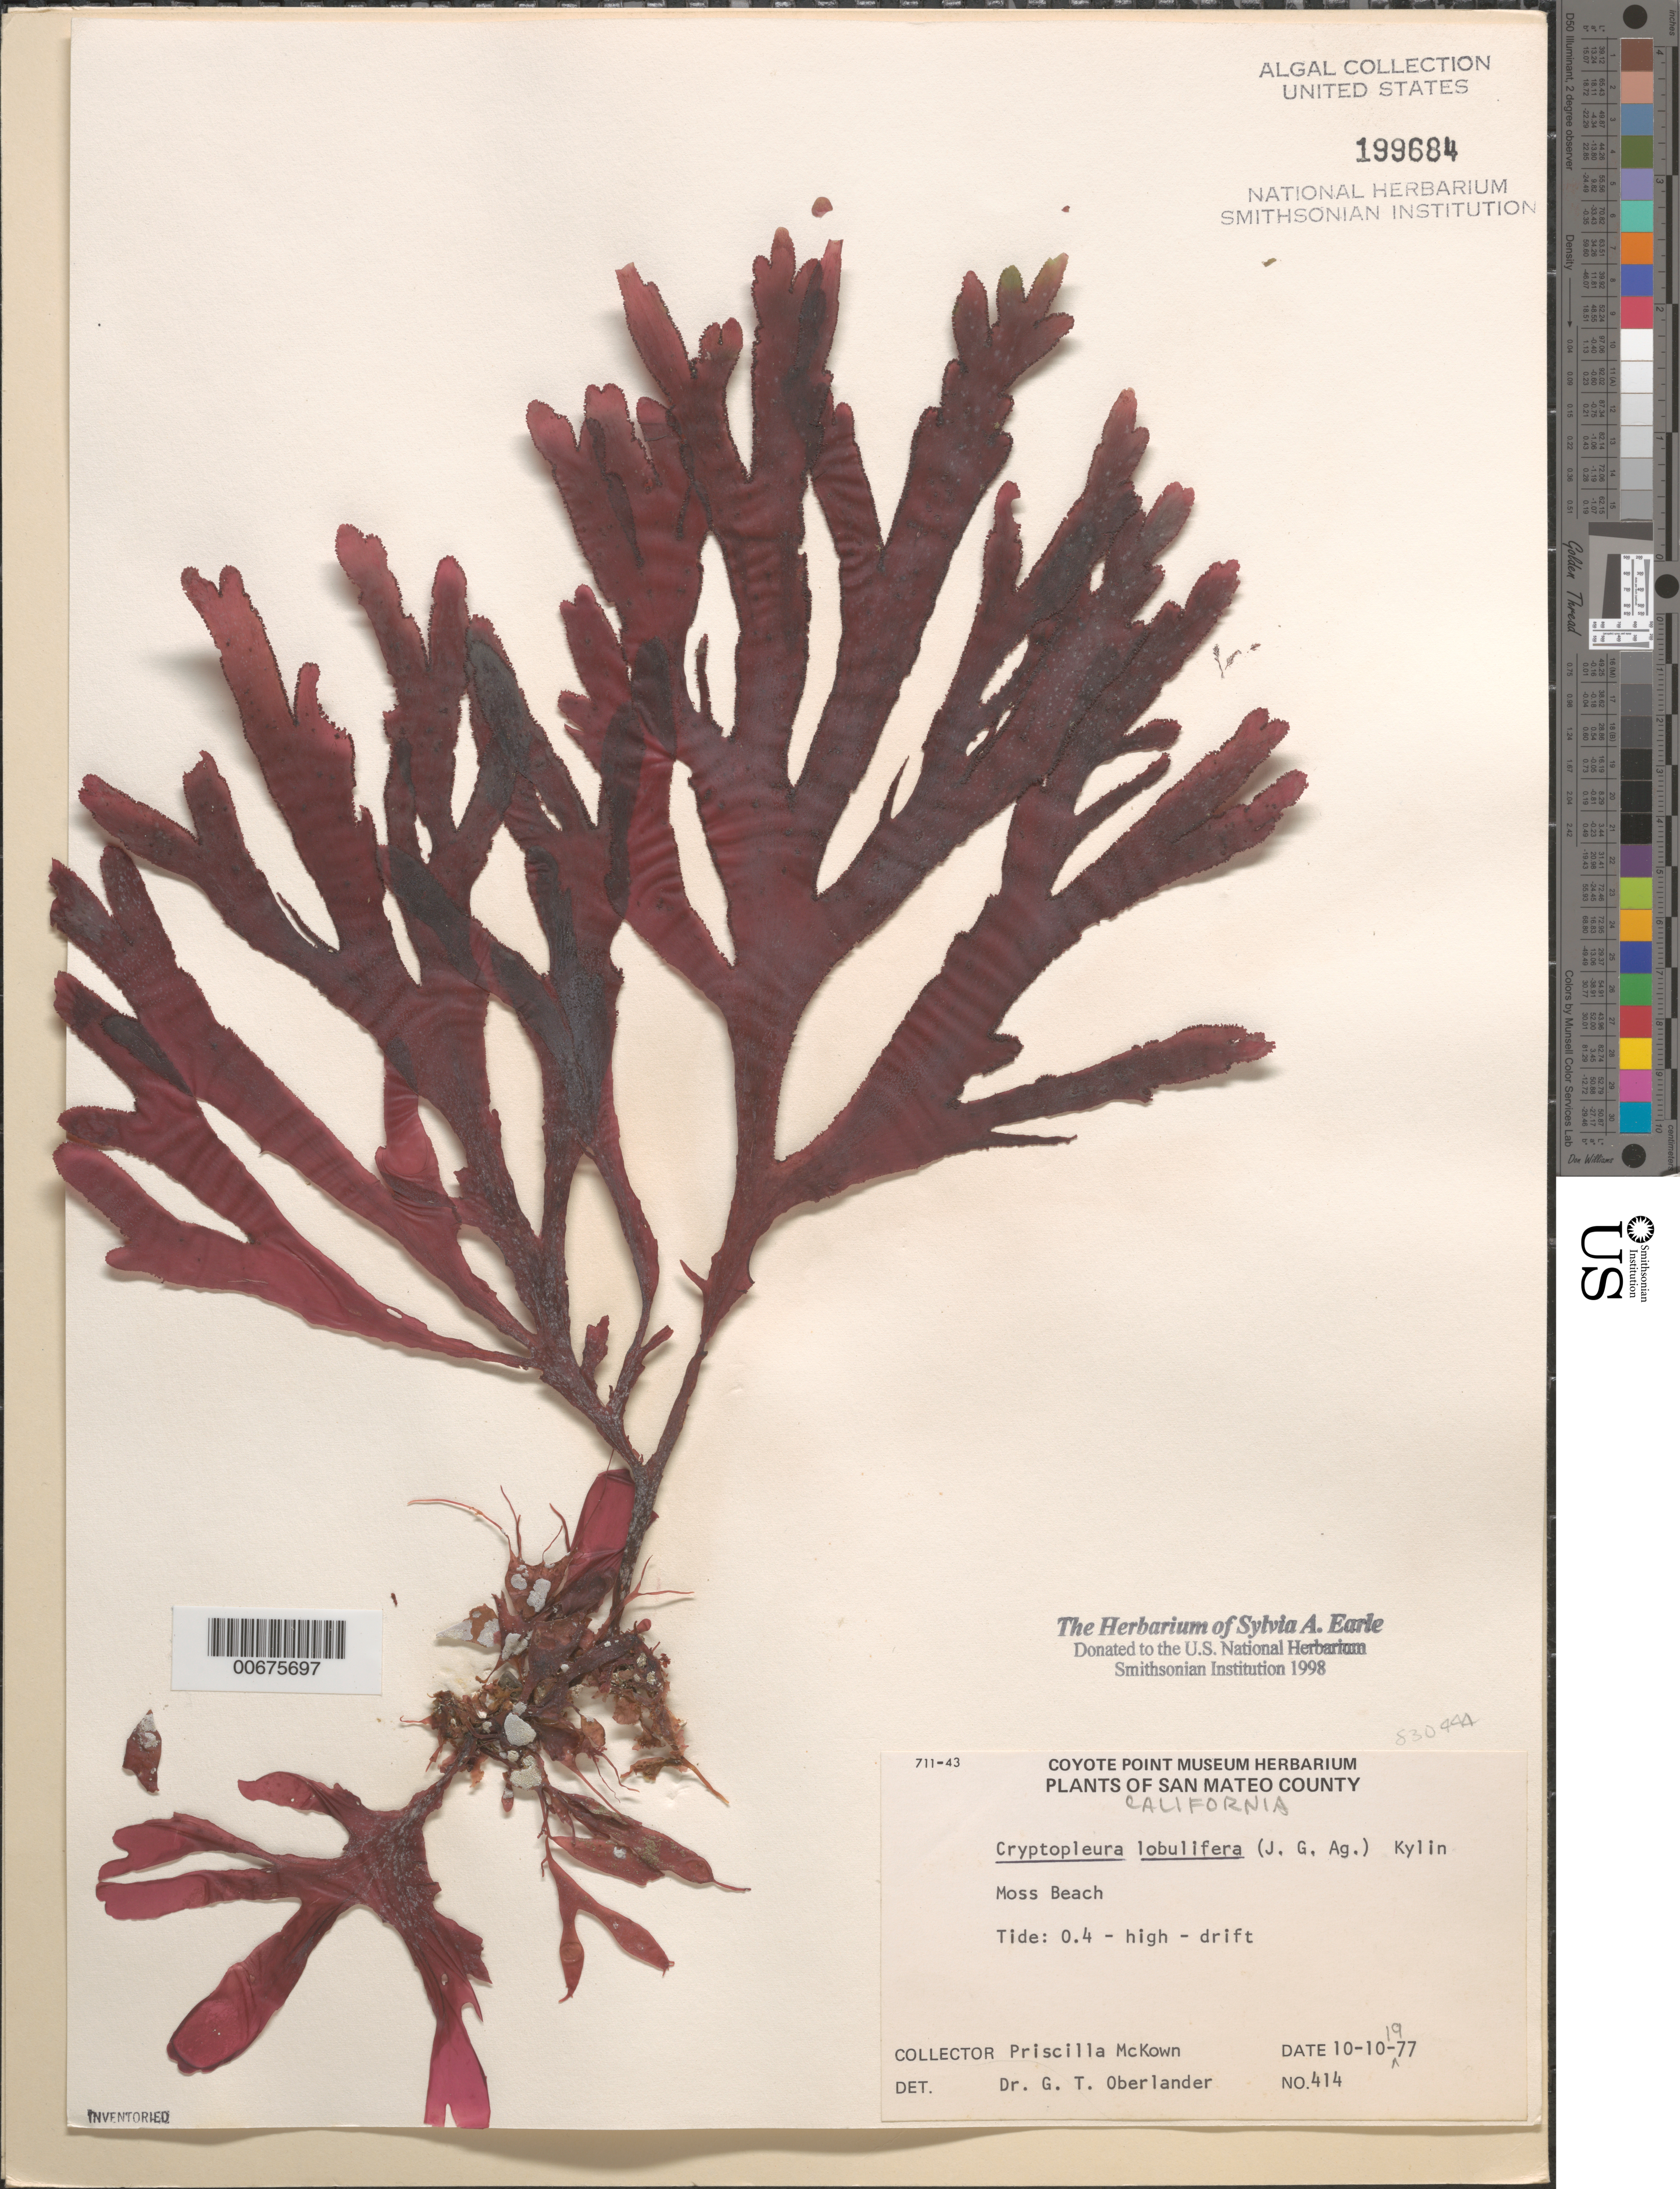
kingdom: Plantae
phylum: Rhodophyta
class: Florideophyceae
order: Ceramiales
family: Delesseriaceae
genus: Cryptopleura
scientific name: Cryptopleura lobulifera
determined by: Oberlander, G. T.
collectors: P. McKown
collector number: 414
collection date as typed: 10 Oct 1977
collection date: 1977-10-10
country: United States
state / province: California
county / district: San Mateo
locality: Moss Beach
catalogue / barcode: US 199684